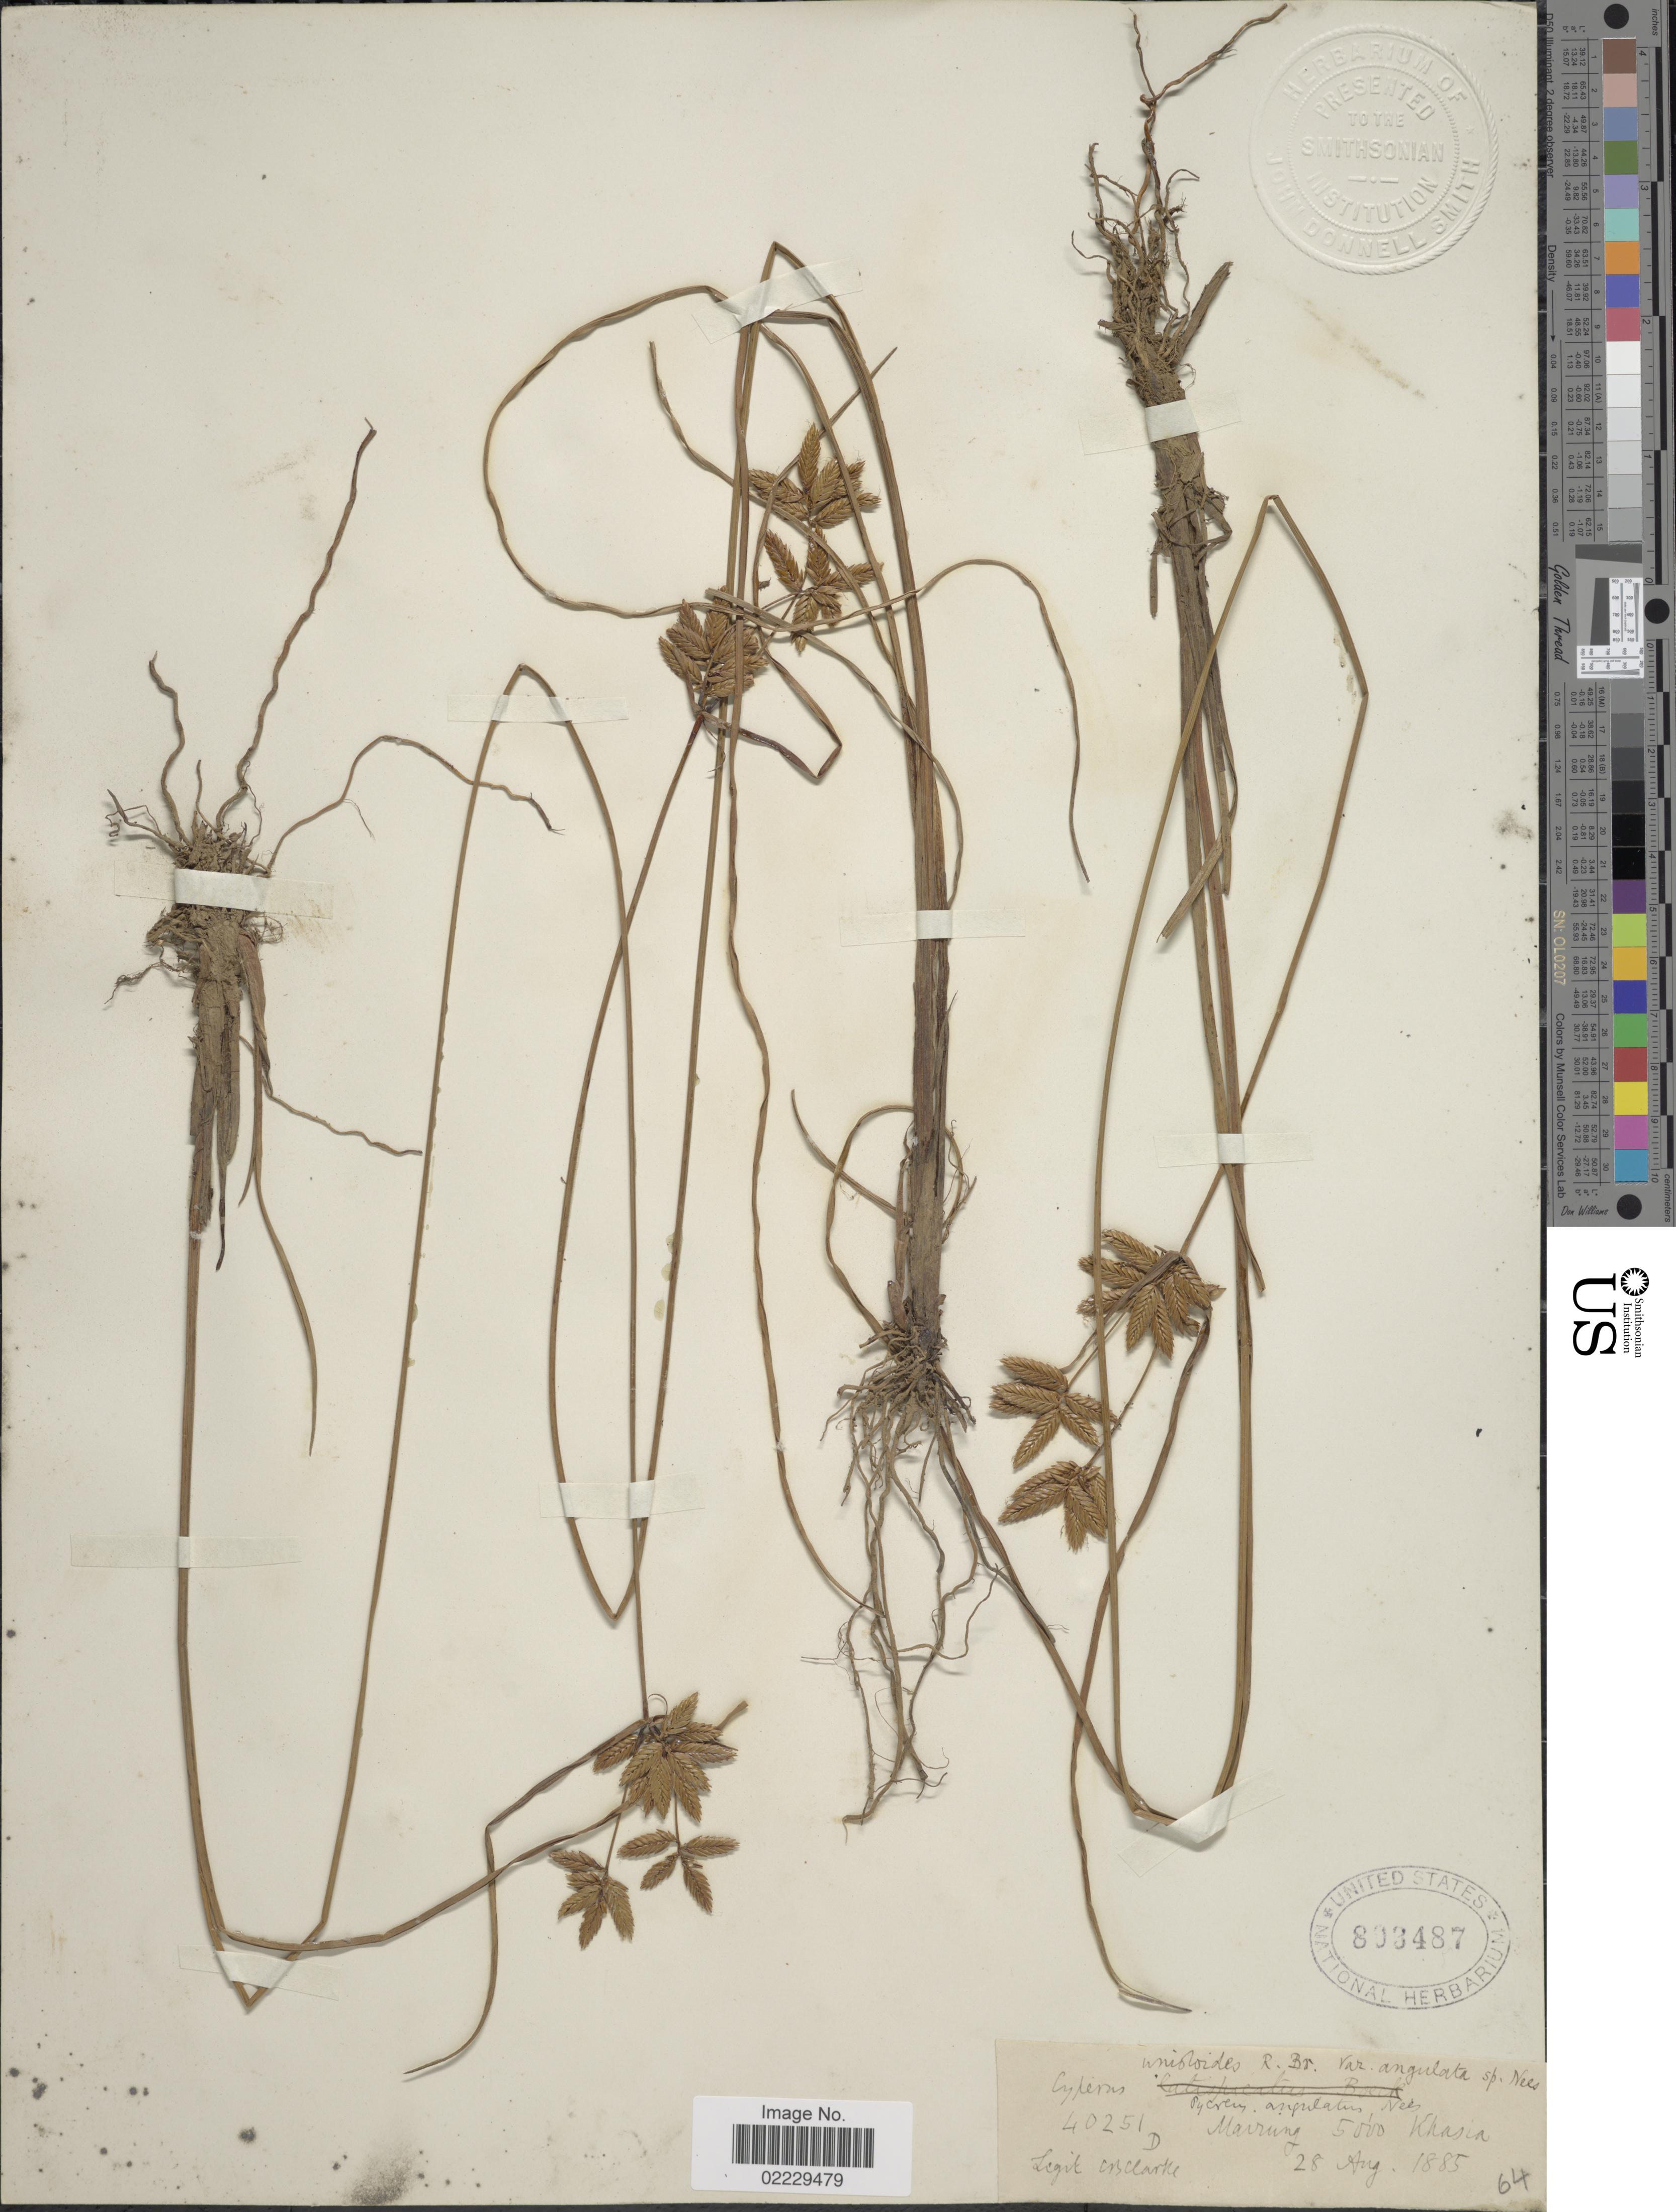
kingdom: Plantae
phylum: Tracheophyta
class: Liliopsida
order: Poales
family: Cyperaceae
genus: Cyperus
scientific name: Cyperus unioloides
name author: R. Br.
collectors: C. B. Clarke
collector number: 40251D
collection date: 1885-08-28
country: India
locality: Mavrung, Khasia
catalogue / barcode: US 803487